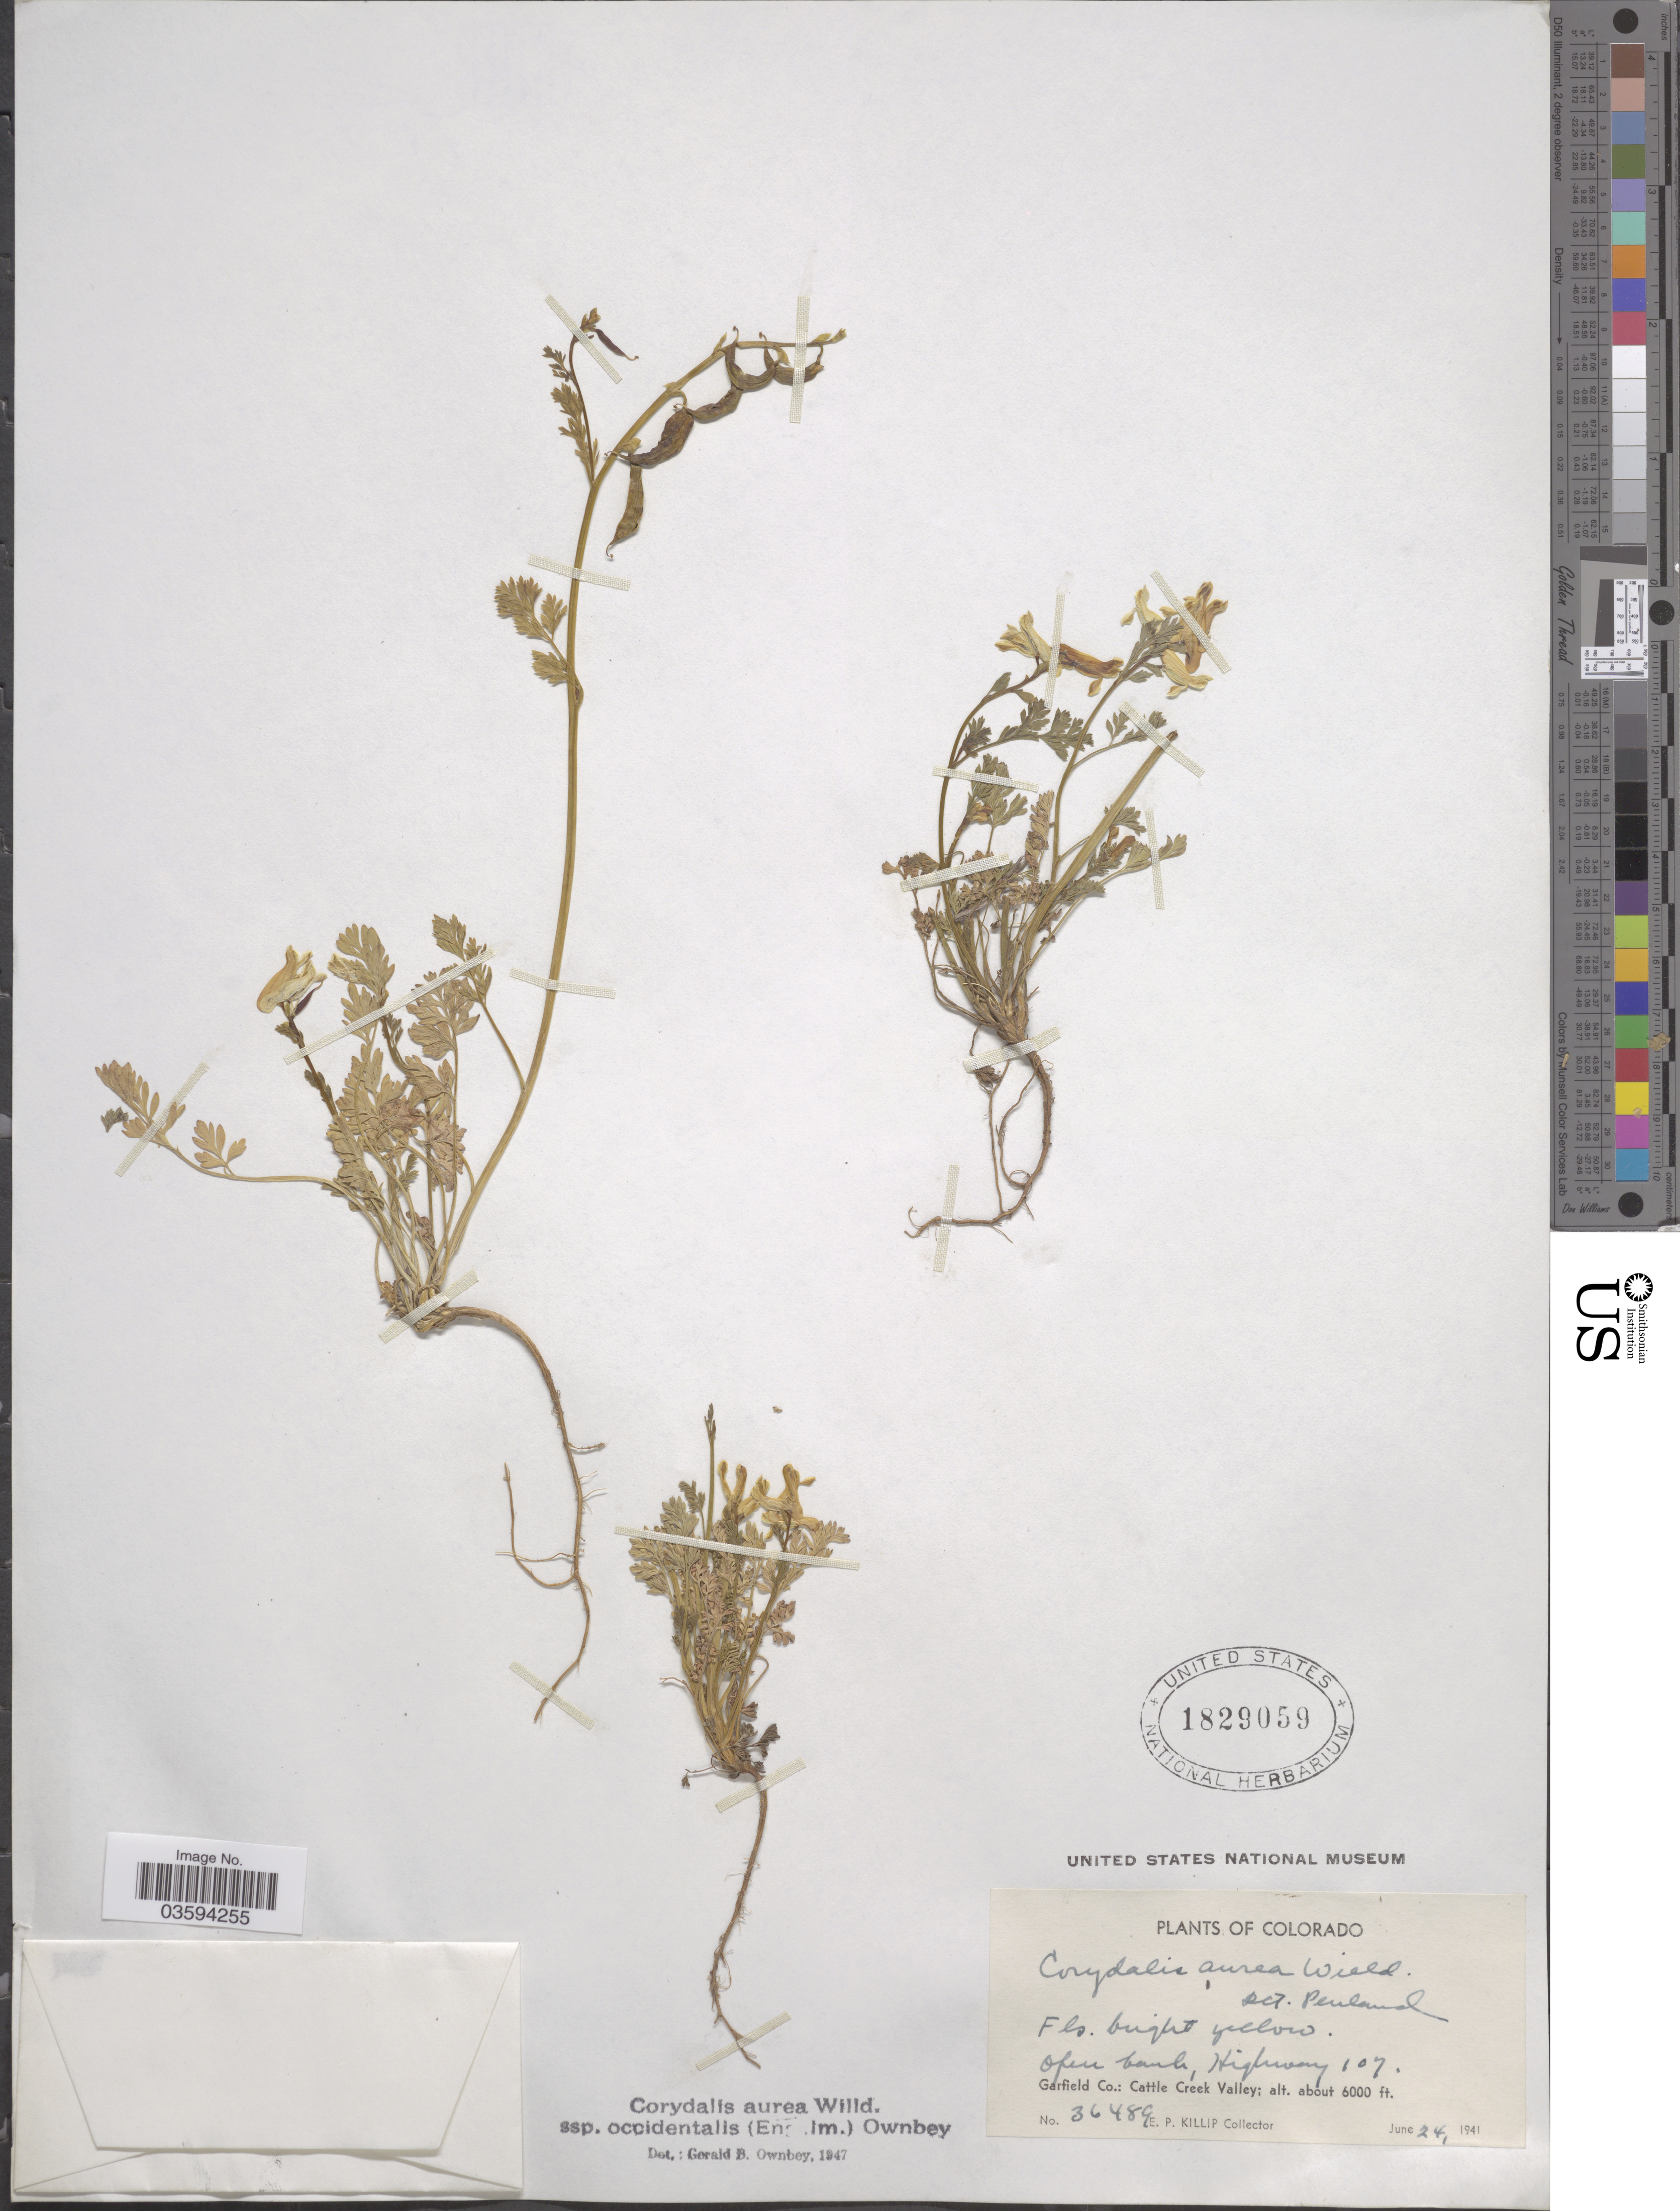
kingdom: Plantae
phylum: Tracheophyta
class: Magnoliopsida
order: Ranunculales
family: Papaveraceae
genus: Corydalis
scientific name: Corydalis aurea subsp. occidentalis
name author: Willd.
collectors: E. P. Killip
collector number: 36489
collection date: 1941-06-24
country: United States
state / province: Colorado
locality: Open bank, Highway 107. Garfield Co.: Cattle Creek Valley.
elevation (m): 1829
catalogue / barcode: US 1829059